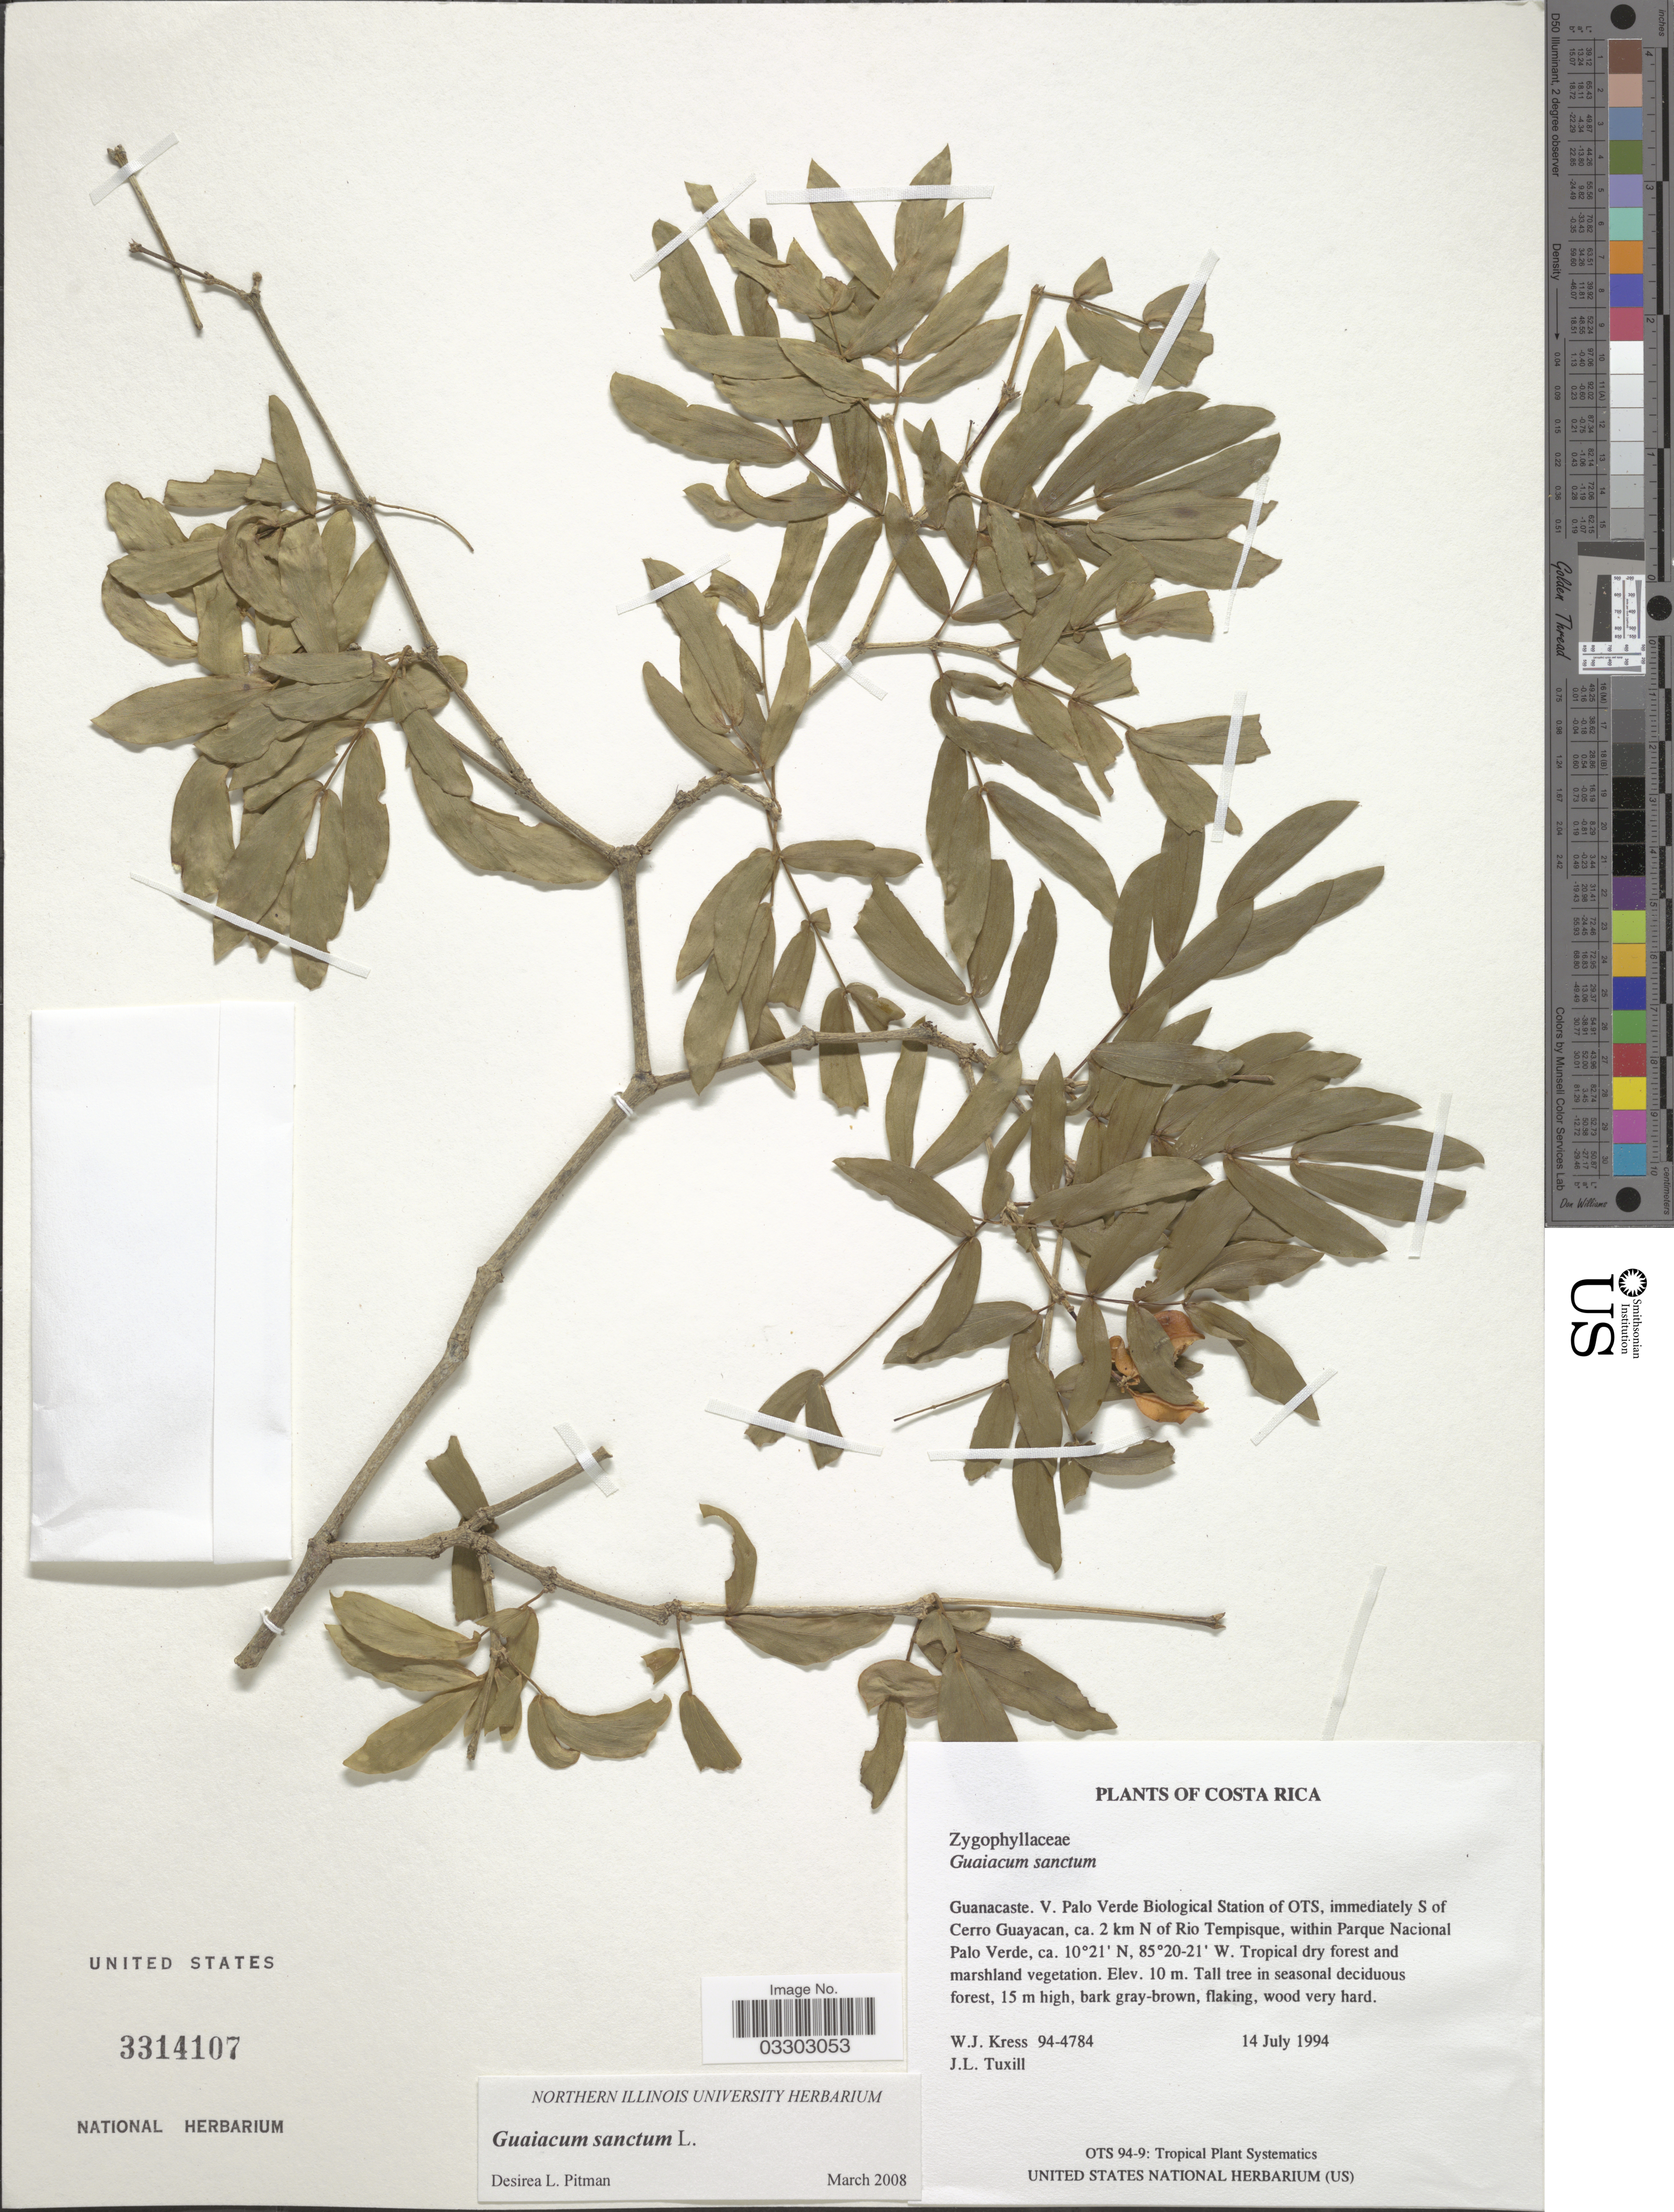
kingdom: Plantae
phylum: Tracheophyta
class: Magnoliopsida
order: Zygophyllales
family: Zygophyllaceae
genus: Guaiacum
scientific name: Guaiacum sanctum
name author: L.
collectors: W. J. Kress & J. L. Tuxill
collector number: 94-4784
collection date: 1994-07-14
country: Costa Rica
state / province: Guanacaste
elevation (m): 10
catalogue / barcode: US 3314107